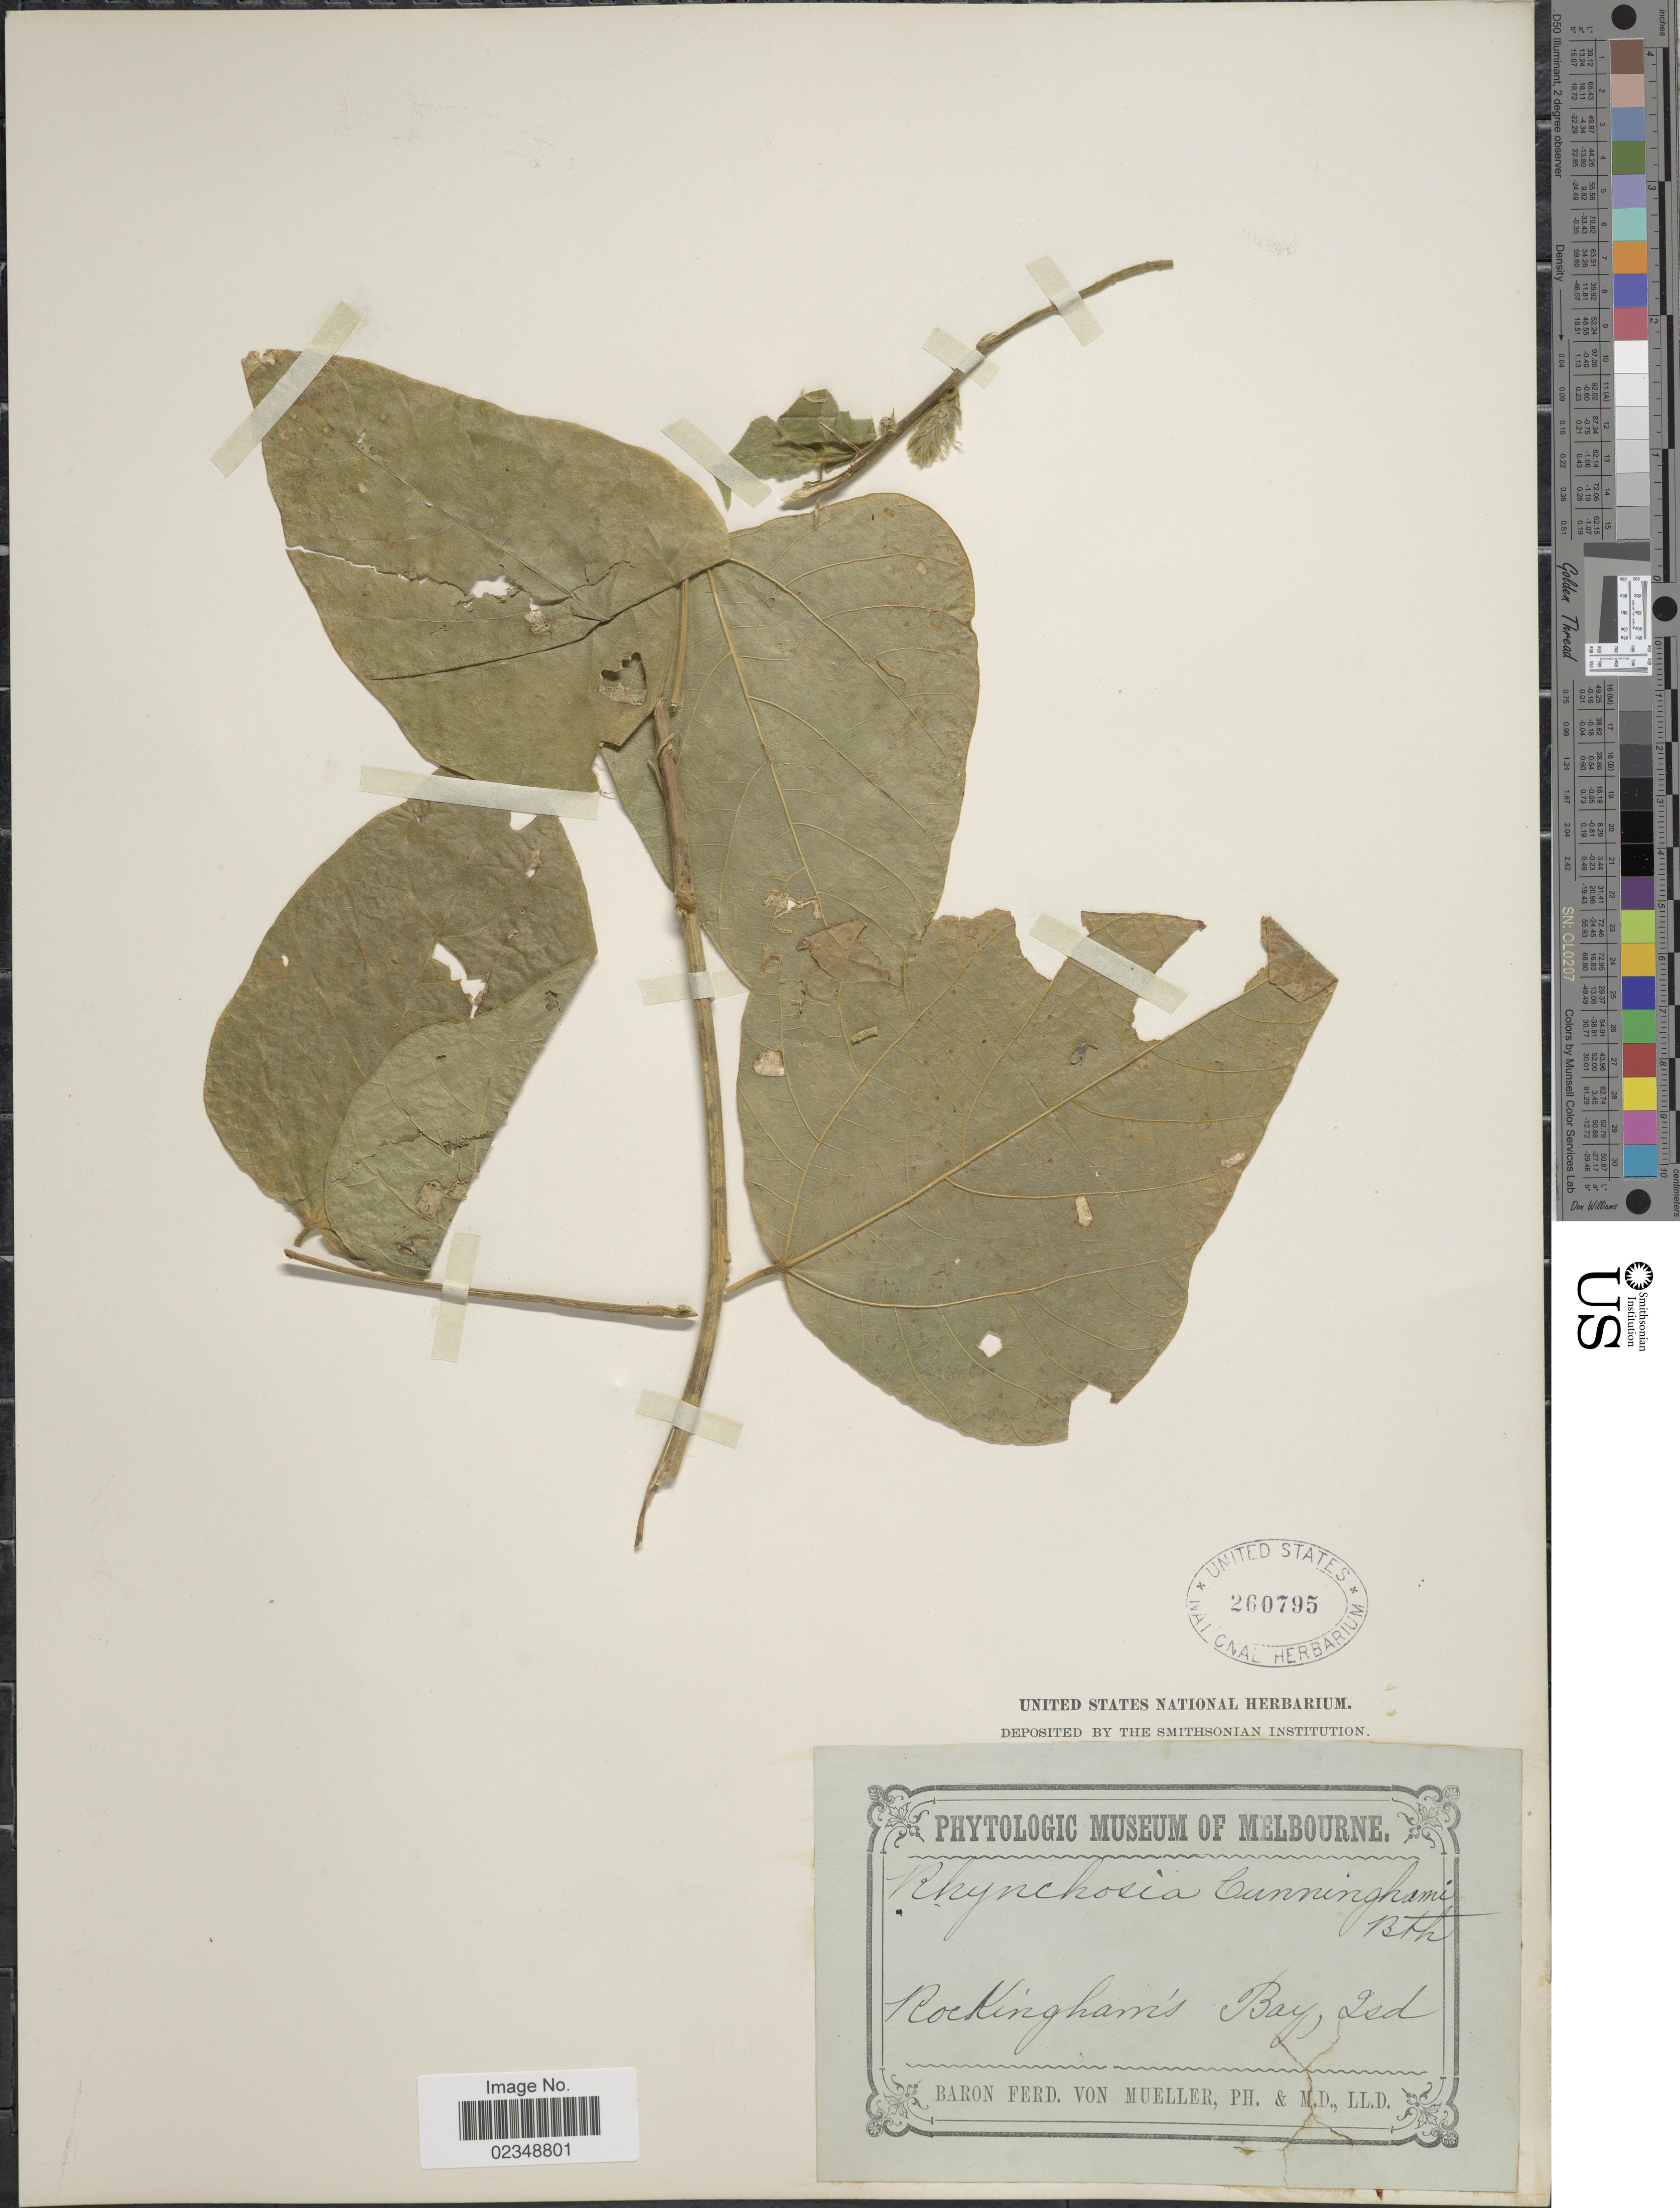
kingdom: Plantae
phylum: Tracheophyta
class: Magnoliopsida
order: Fabales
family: Fabaceae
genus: Rhynchosia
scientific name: Rhynchosia cunninghamii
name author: Benth.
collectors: F. Mueller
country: Australia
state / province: Queensland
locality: Rockingham's Bay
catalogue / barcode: US 260795